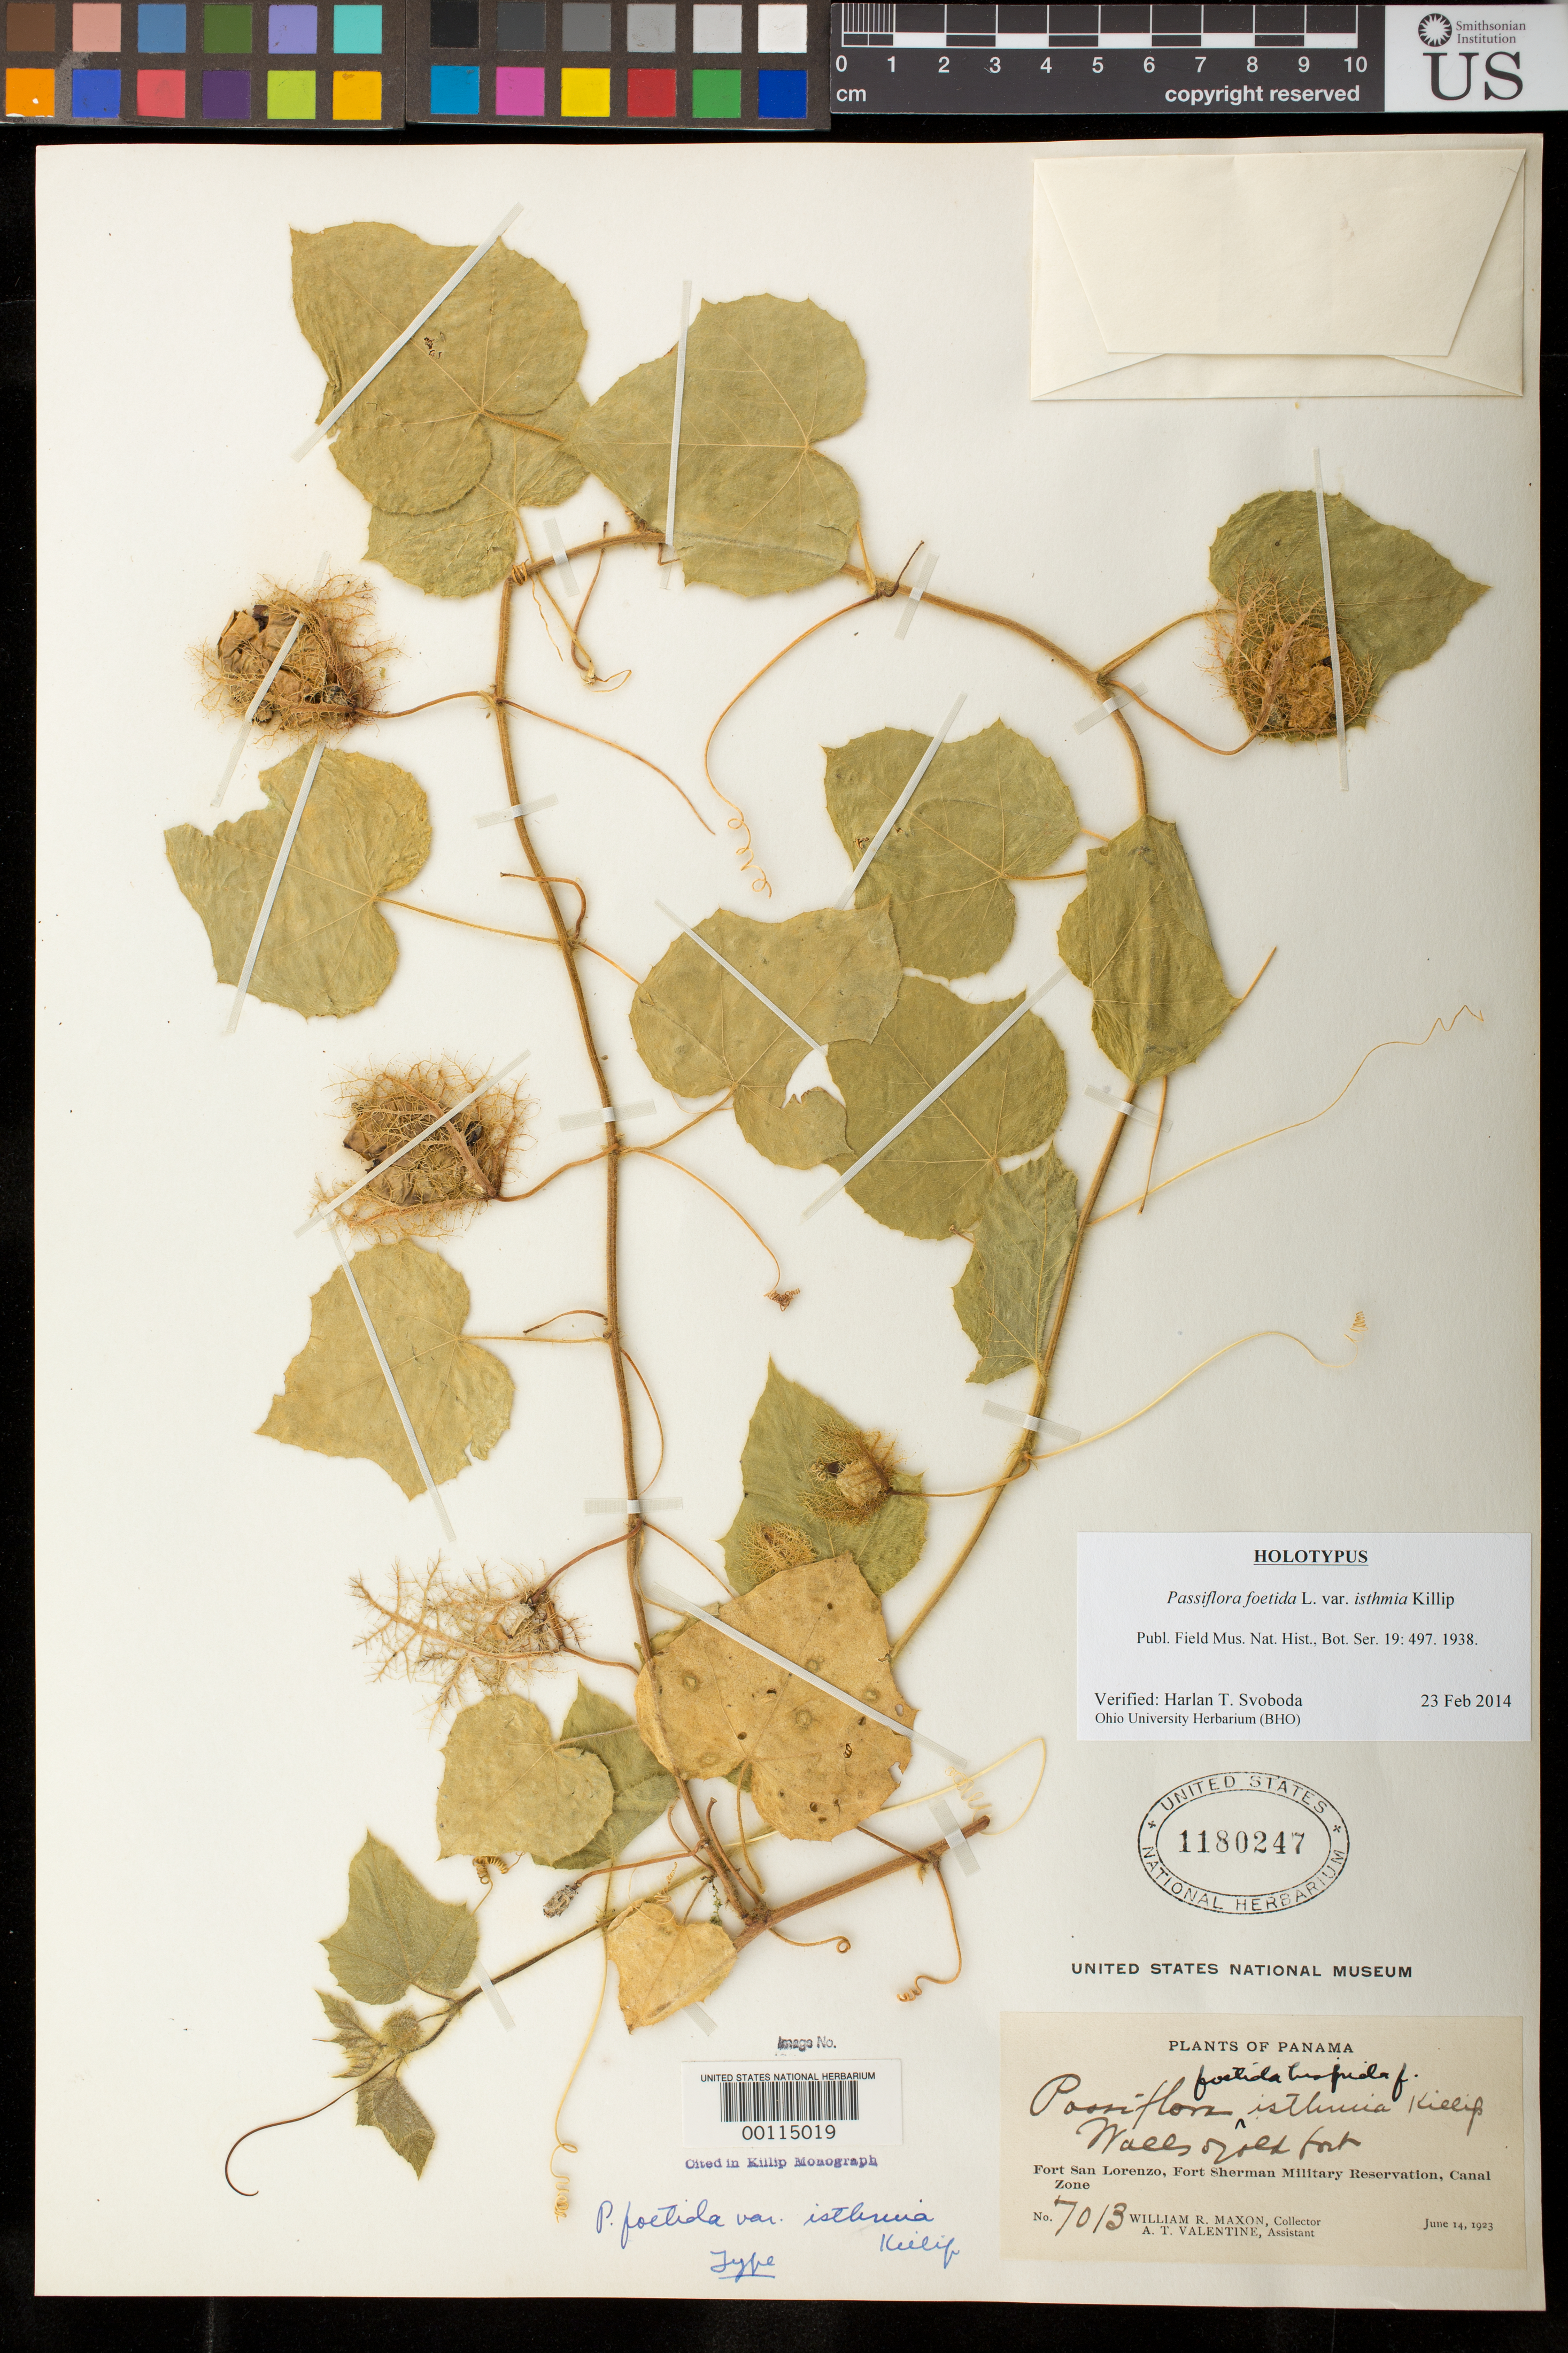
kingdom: Plantae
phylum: Tracheophyta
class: Magnoliopsida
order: Malpighiales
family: Passifloraceae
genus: Passiflora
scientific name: Passiflora foetida var. isthmia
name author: Killip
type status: Holotype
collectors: W. R. Maxon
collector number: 7013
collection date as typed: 14 Jun 1923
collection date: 1923-06-14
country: Panama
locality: Fort San Lorenzo, Fort Sherman Military Reservation.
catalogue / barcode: US 1180247